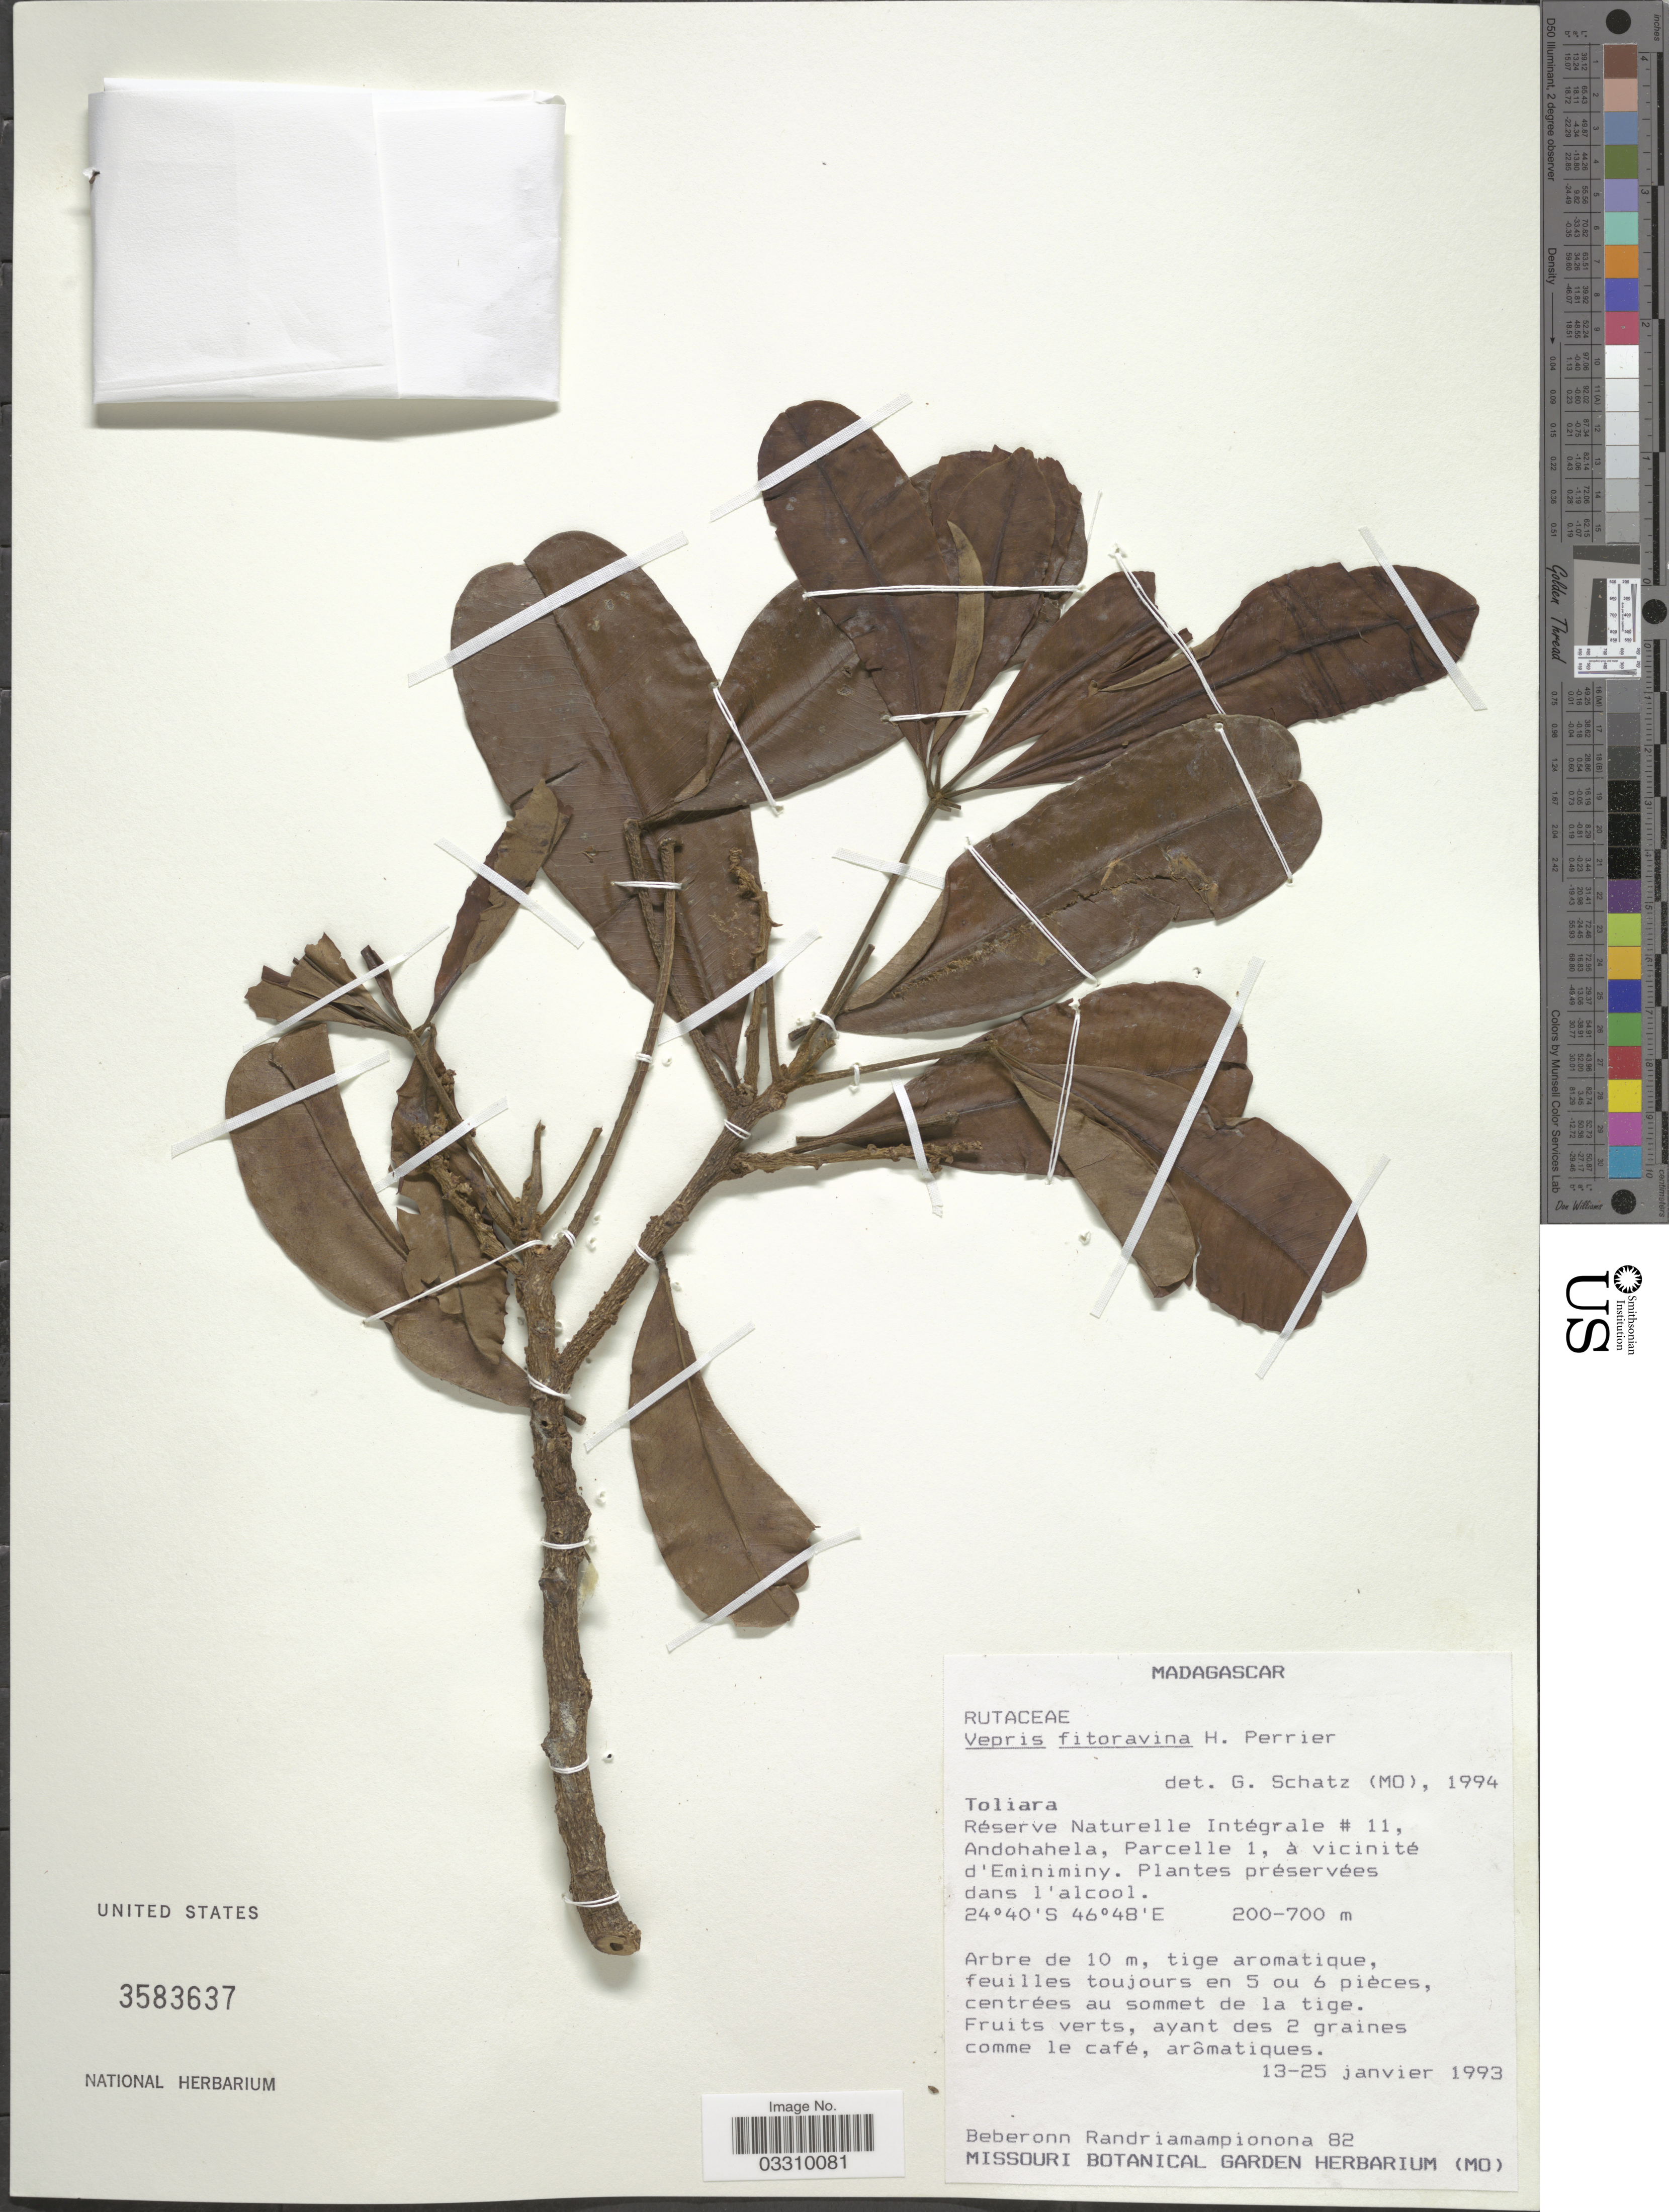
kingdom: Plantae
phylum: Tracheophyta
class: Magnoliopsida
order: Sapindales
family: Rutaceae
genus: Vepris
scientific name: Vepris fitoravina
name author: H. Perrier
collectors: B. Randriamampionona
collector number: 82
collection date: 1993-01-13/1993-01-25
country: Madagascar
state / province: Anosy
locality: Réserve Naturelle Intégrale # 11, Andohahela, Parcelle 1, à vicinité d'Eminiminy.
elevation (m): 200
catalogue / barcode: US 3583637